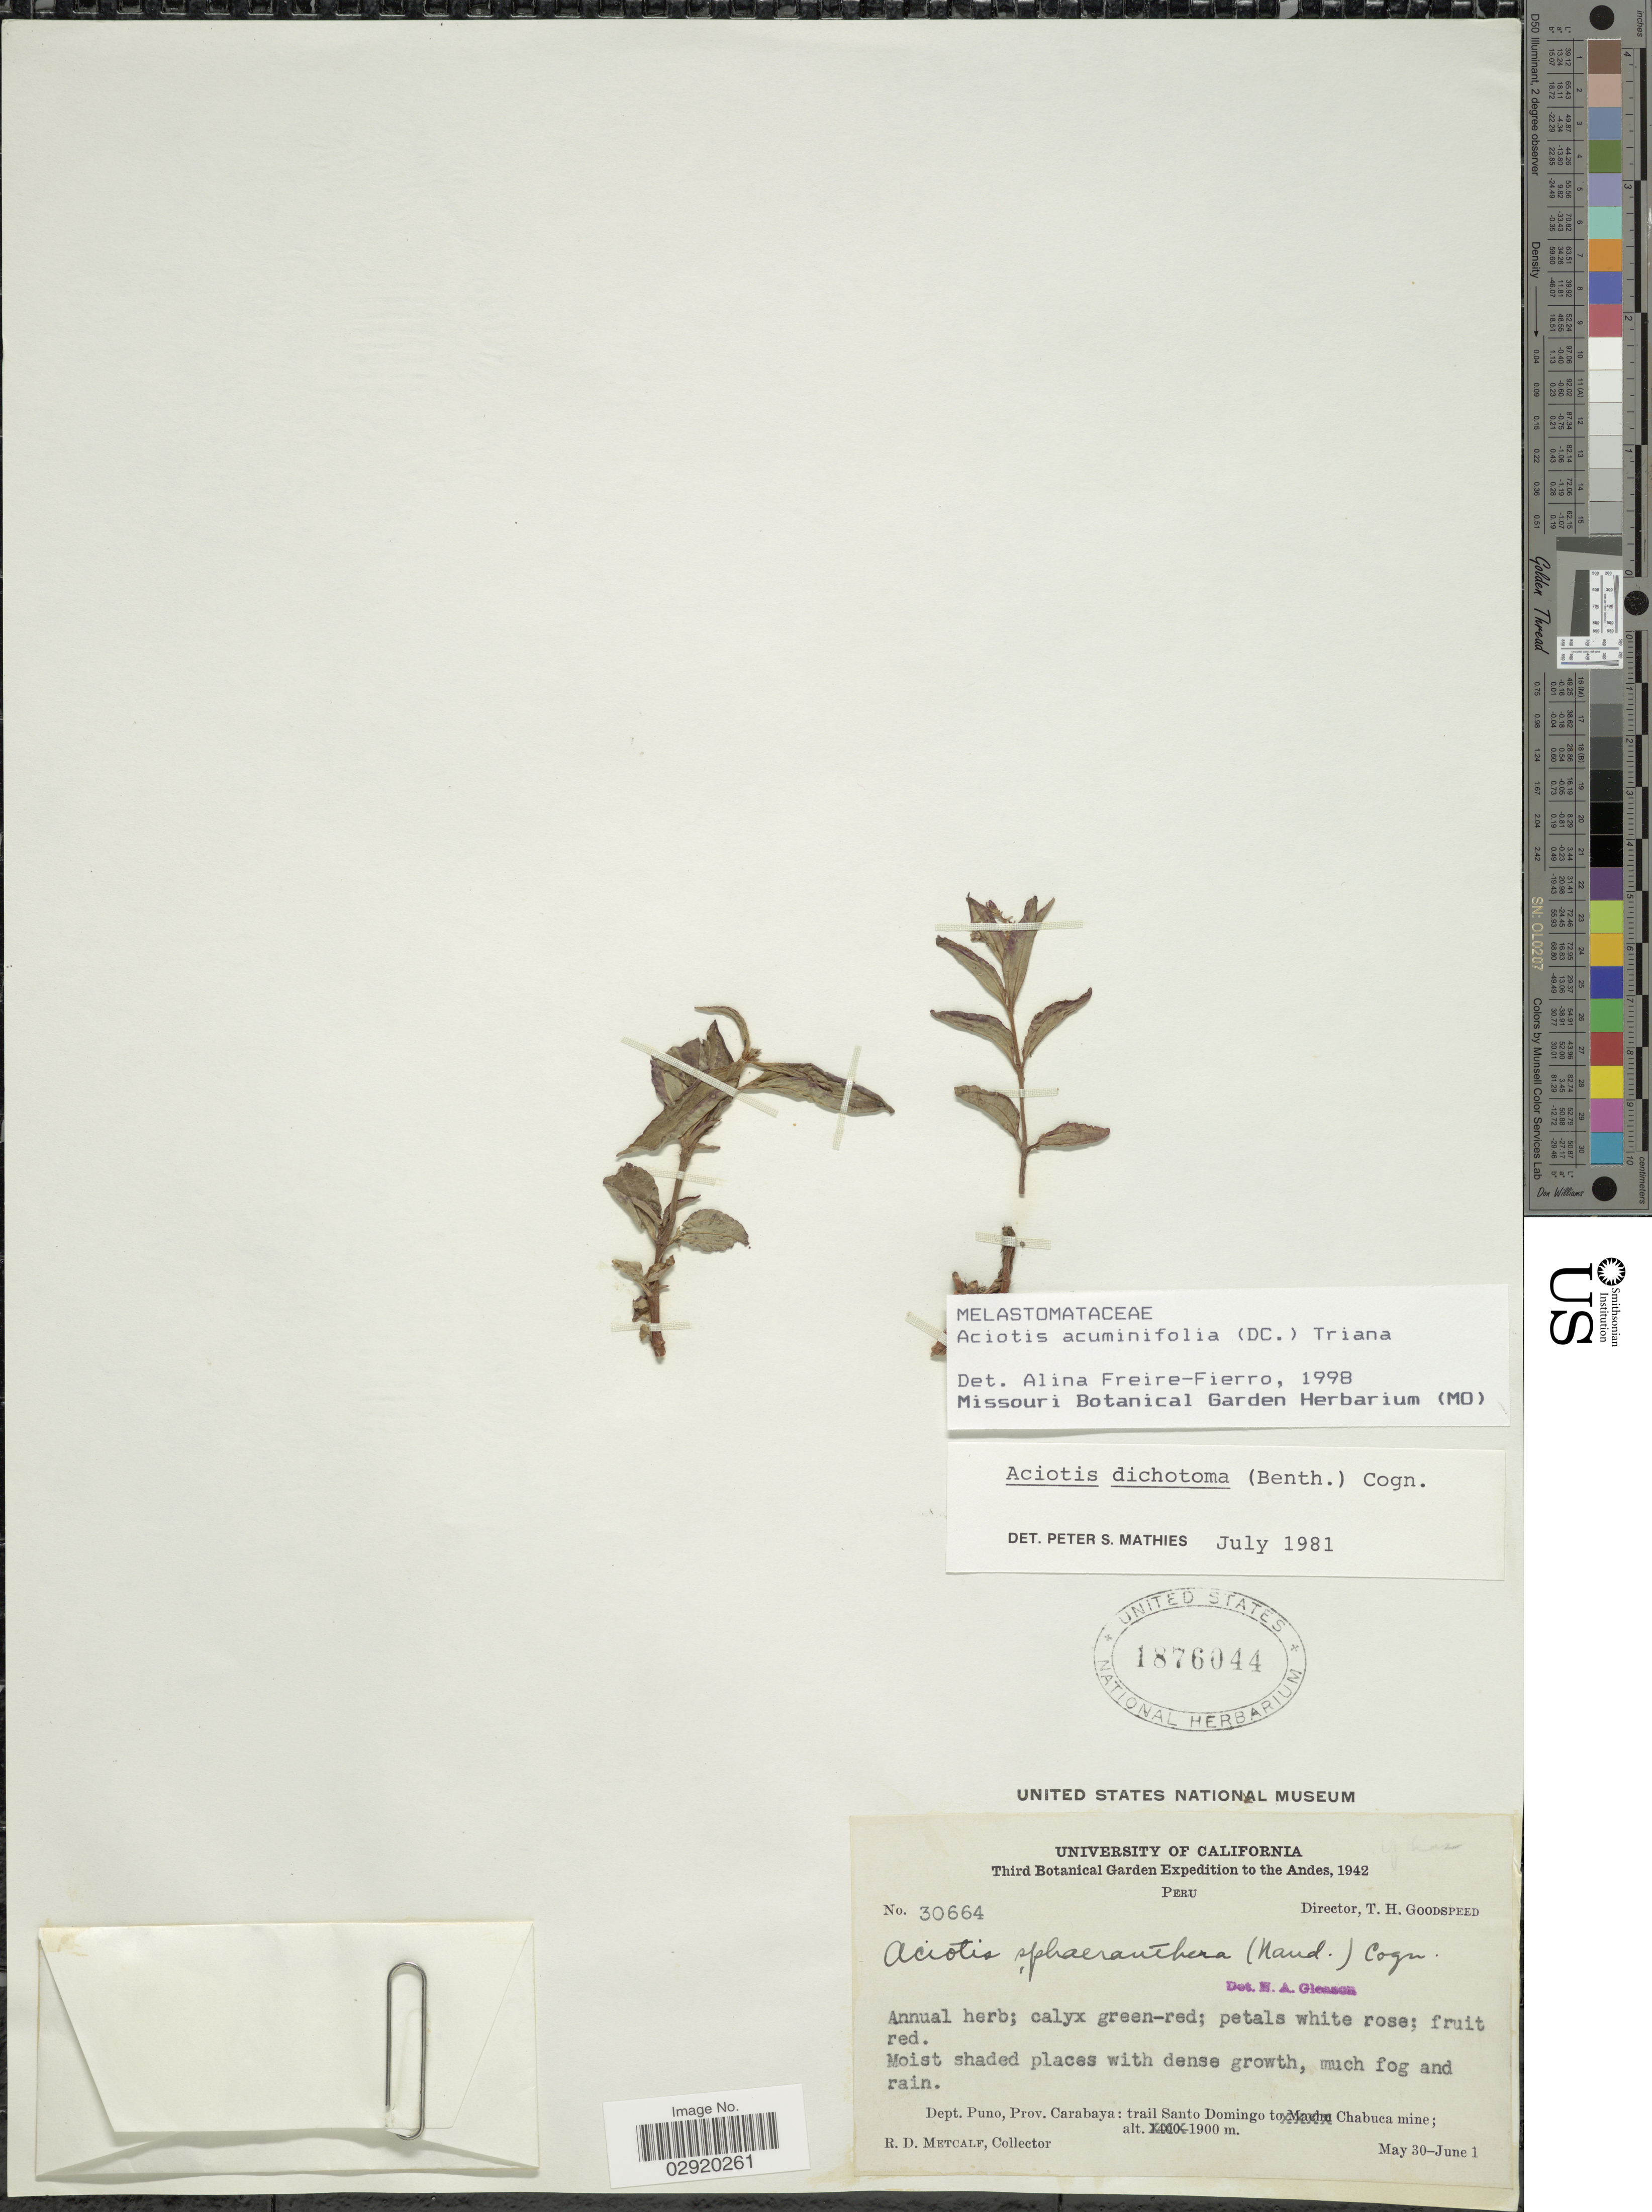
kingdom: Plantae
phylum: Tracheophyta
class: Magnoliopsida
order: Myrtales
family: Melastomataceae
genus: Aciotis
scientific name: Aciotis acuminifolia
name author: (Mart. ex DC.) Triana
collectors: R. D. Metcalf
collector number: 30664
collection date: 1942-05-30/1942-06-01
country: Peru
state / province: Puno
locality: Dept. Puno, Prov. Carabaya: trail Santo Domingo to Chabuca mine.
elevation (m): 1900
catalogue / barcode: US 1876044